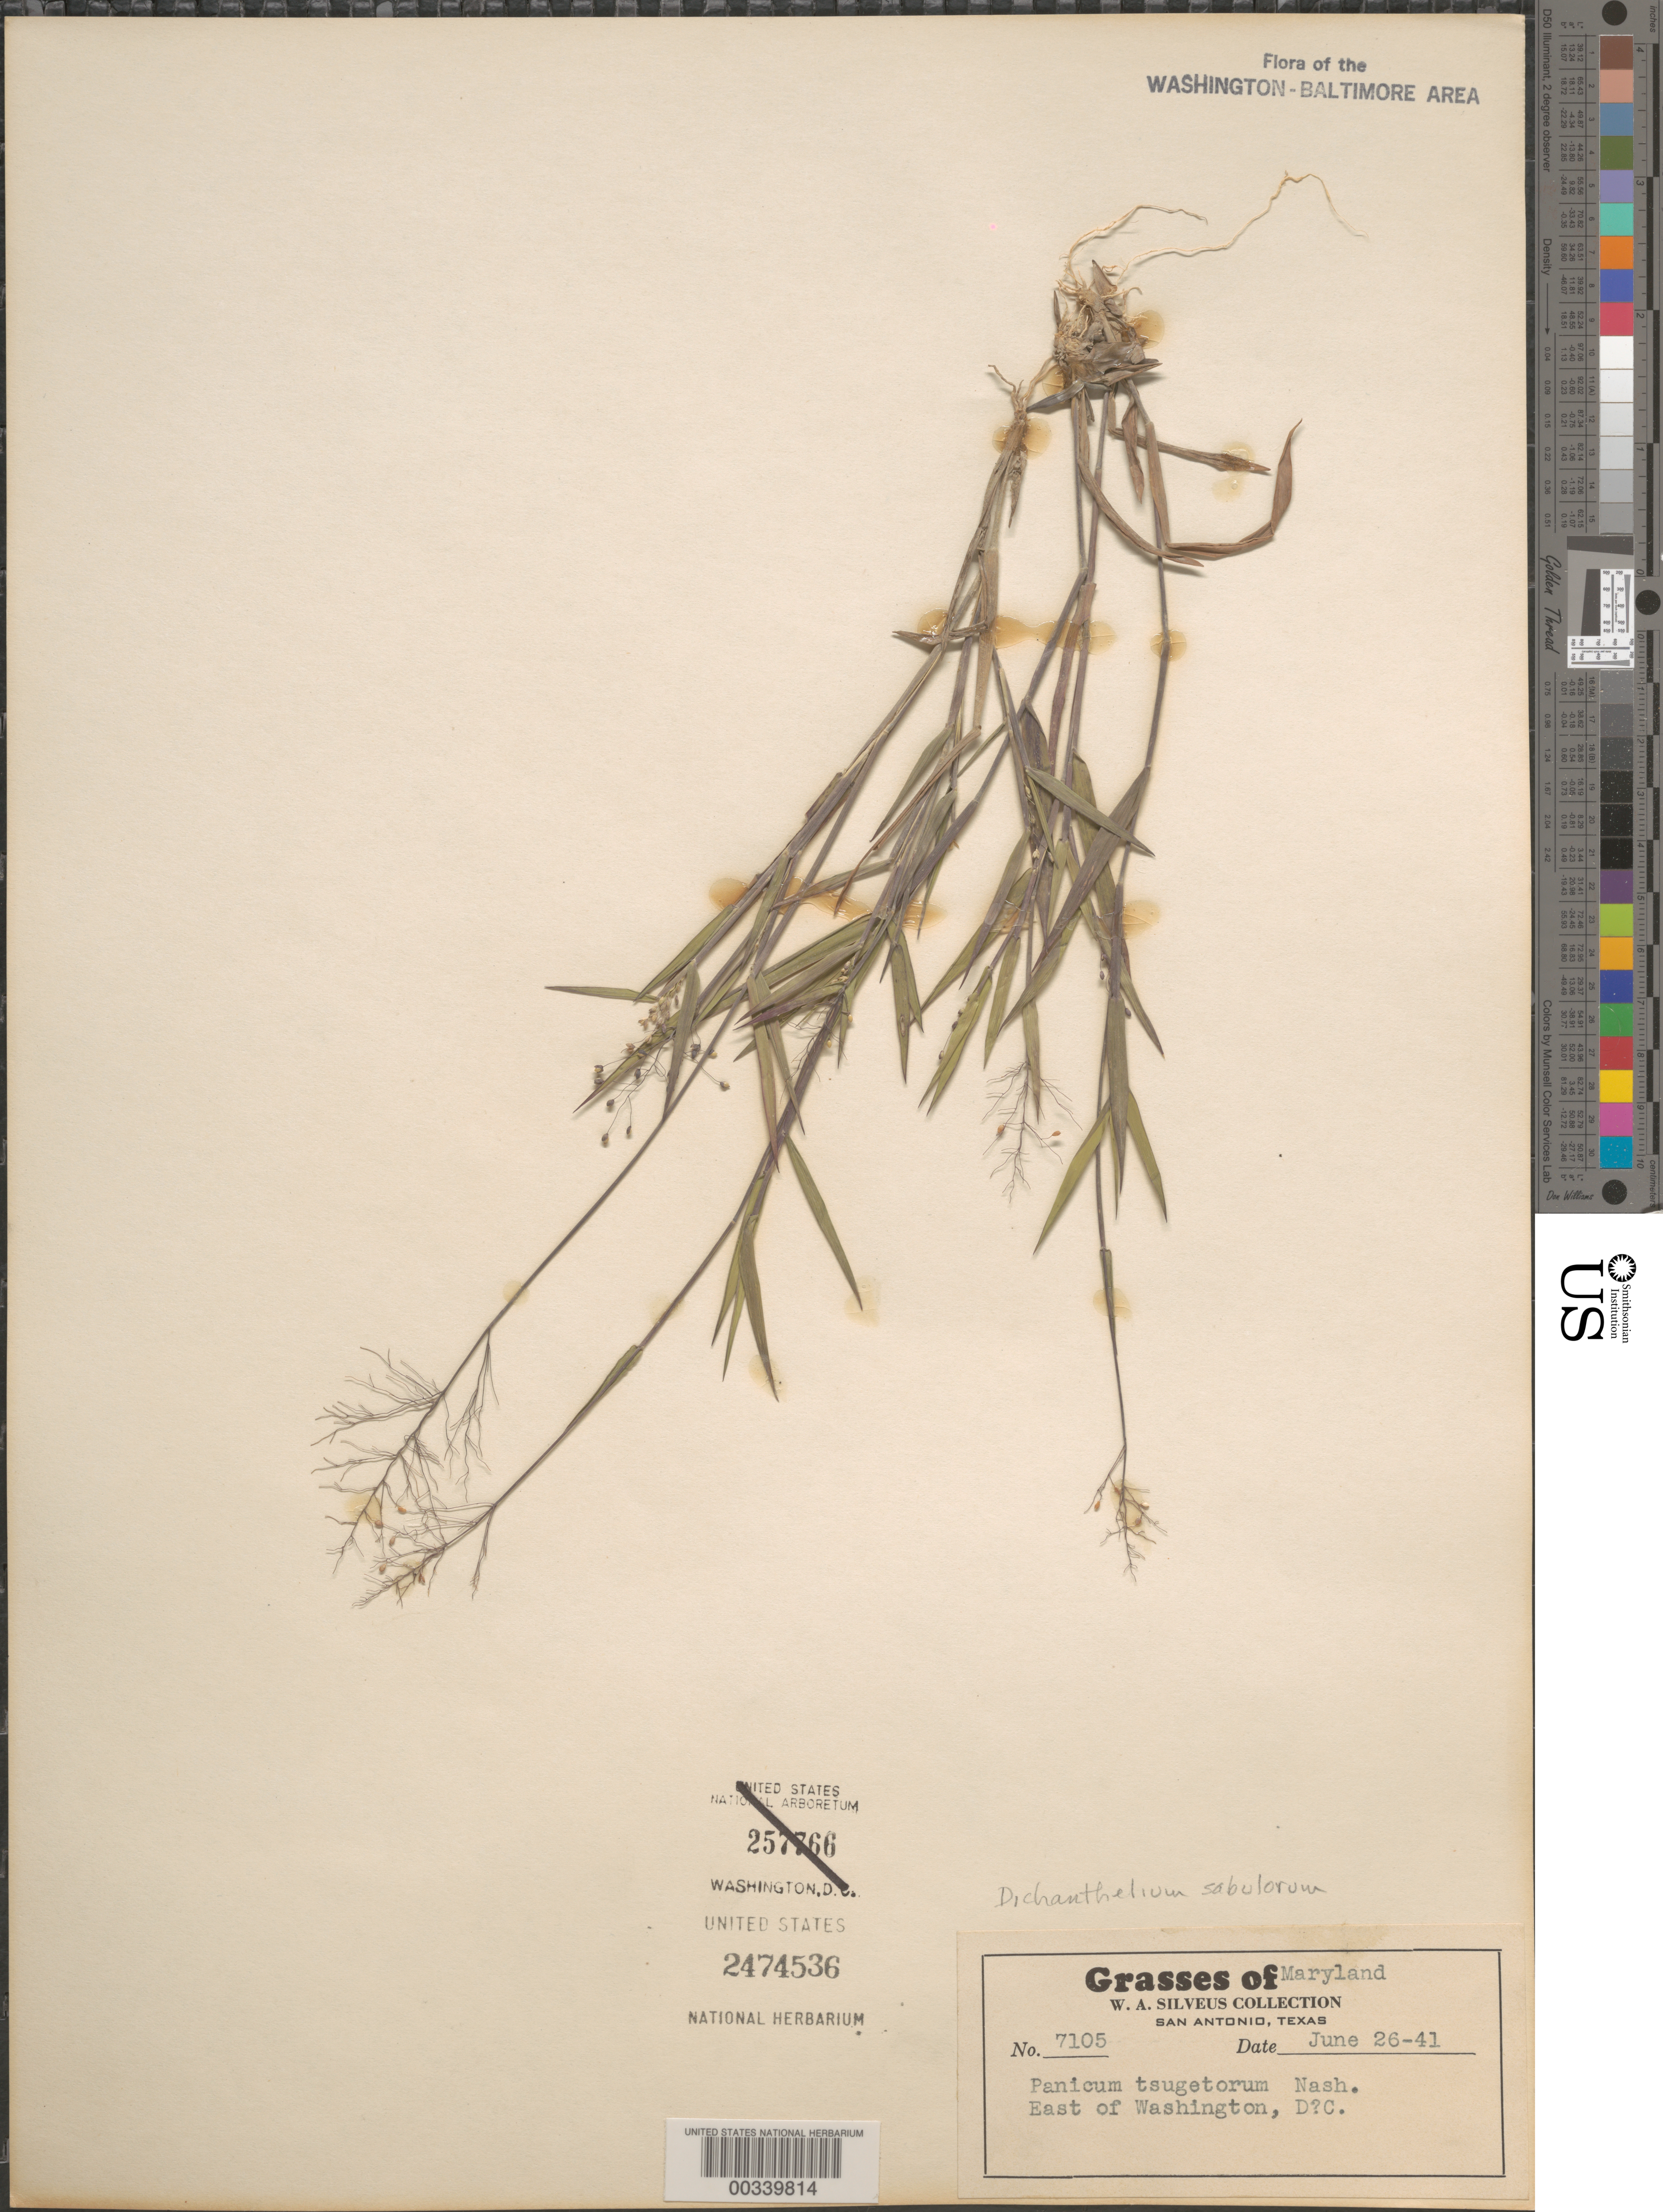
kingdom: Plantae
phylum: Tracheophyta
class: Liliopsida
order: Poales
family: Poaceae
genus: Dichanthelium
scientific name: Dichanthelium sabulorum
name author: (Lam.) Gould & C.A. Clark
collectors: W. Silveus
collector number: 7105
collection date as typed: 26 Jun 1941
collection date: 1941-06-26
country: United States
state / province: Maryland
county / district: Washington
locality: East of Washington, DC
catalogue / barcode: US 2474536